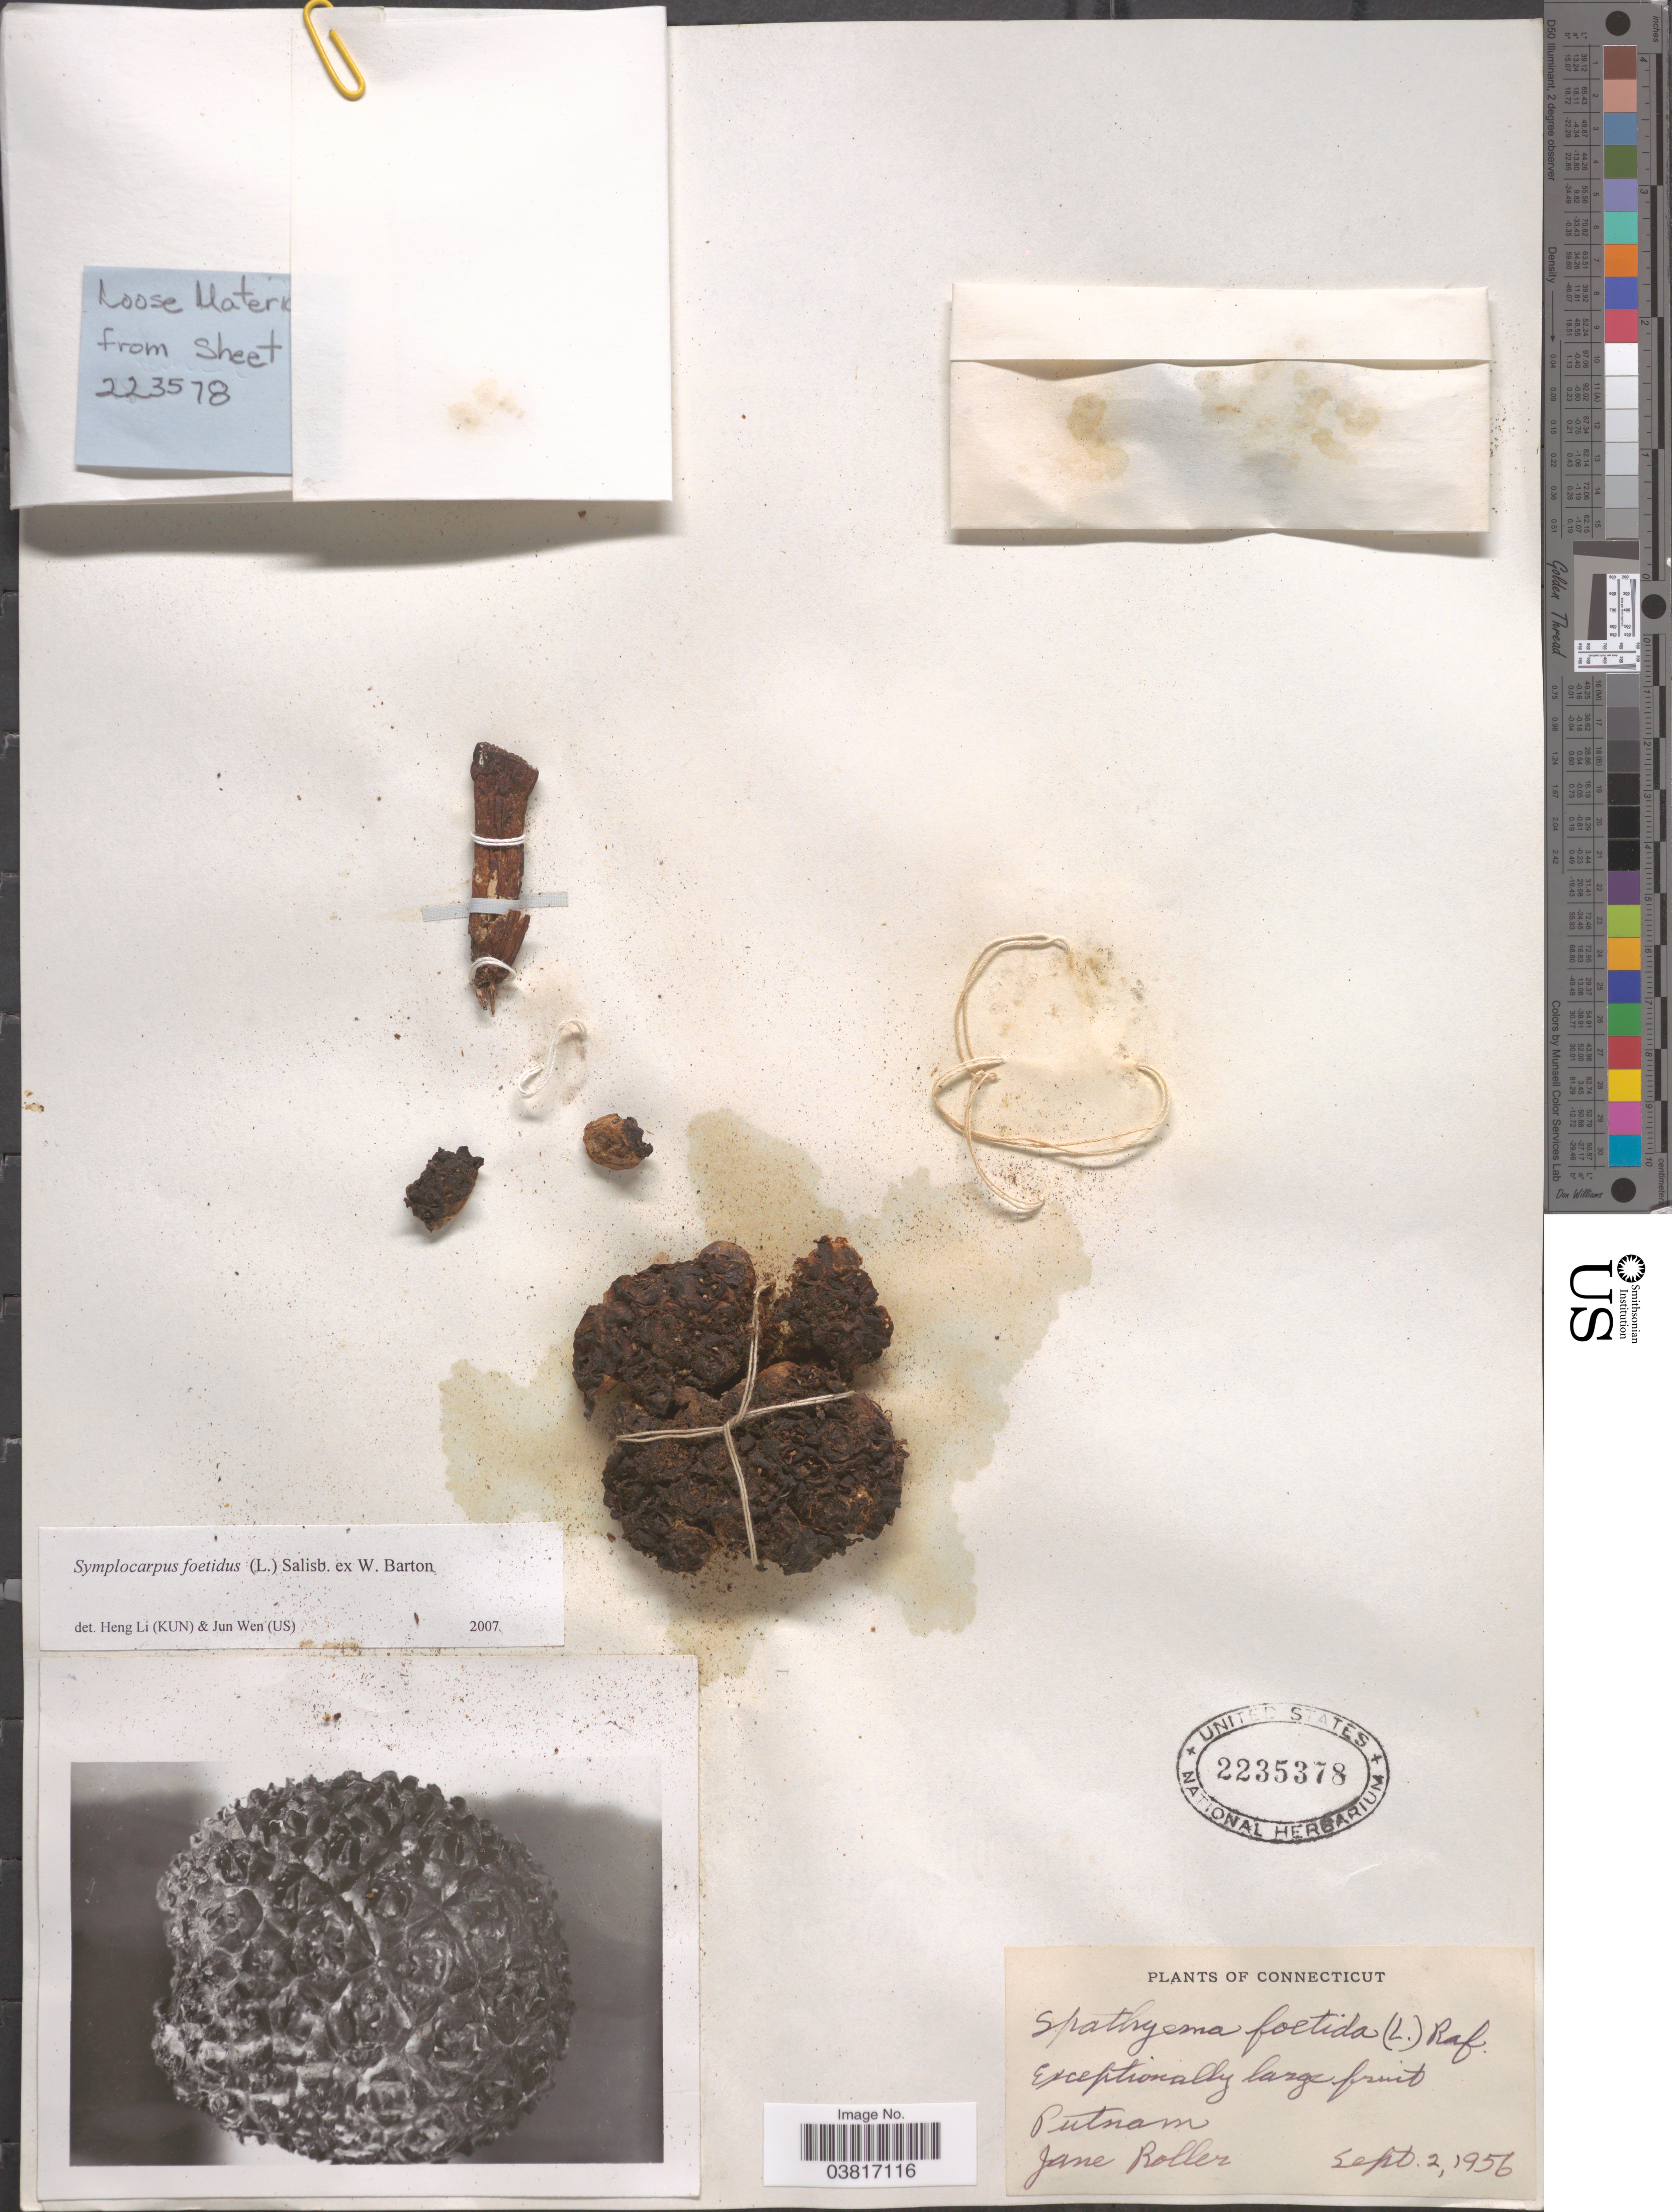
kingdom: Plantae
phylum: Tracheophyta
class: Liliopsida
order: Alismatales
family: Araceae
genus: Symplocarpus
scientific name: Symplocarpus foetidus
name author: (L.) W. Salisb. ex W.P.C. Barton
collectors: J. W. Roller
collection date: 1956-09-02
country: United States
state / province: Connecticut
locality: Putnam.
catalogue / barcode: US 2235378